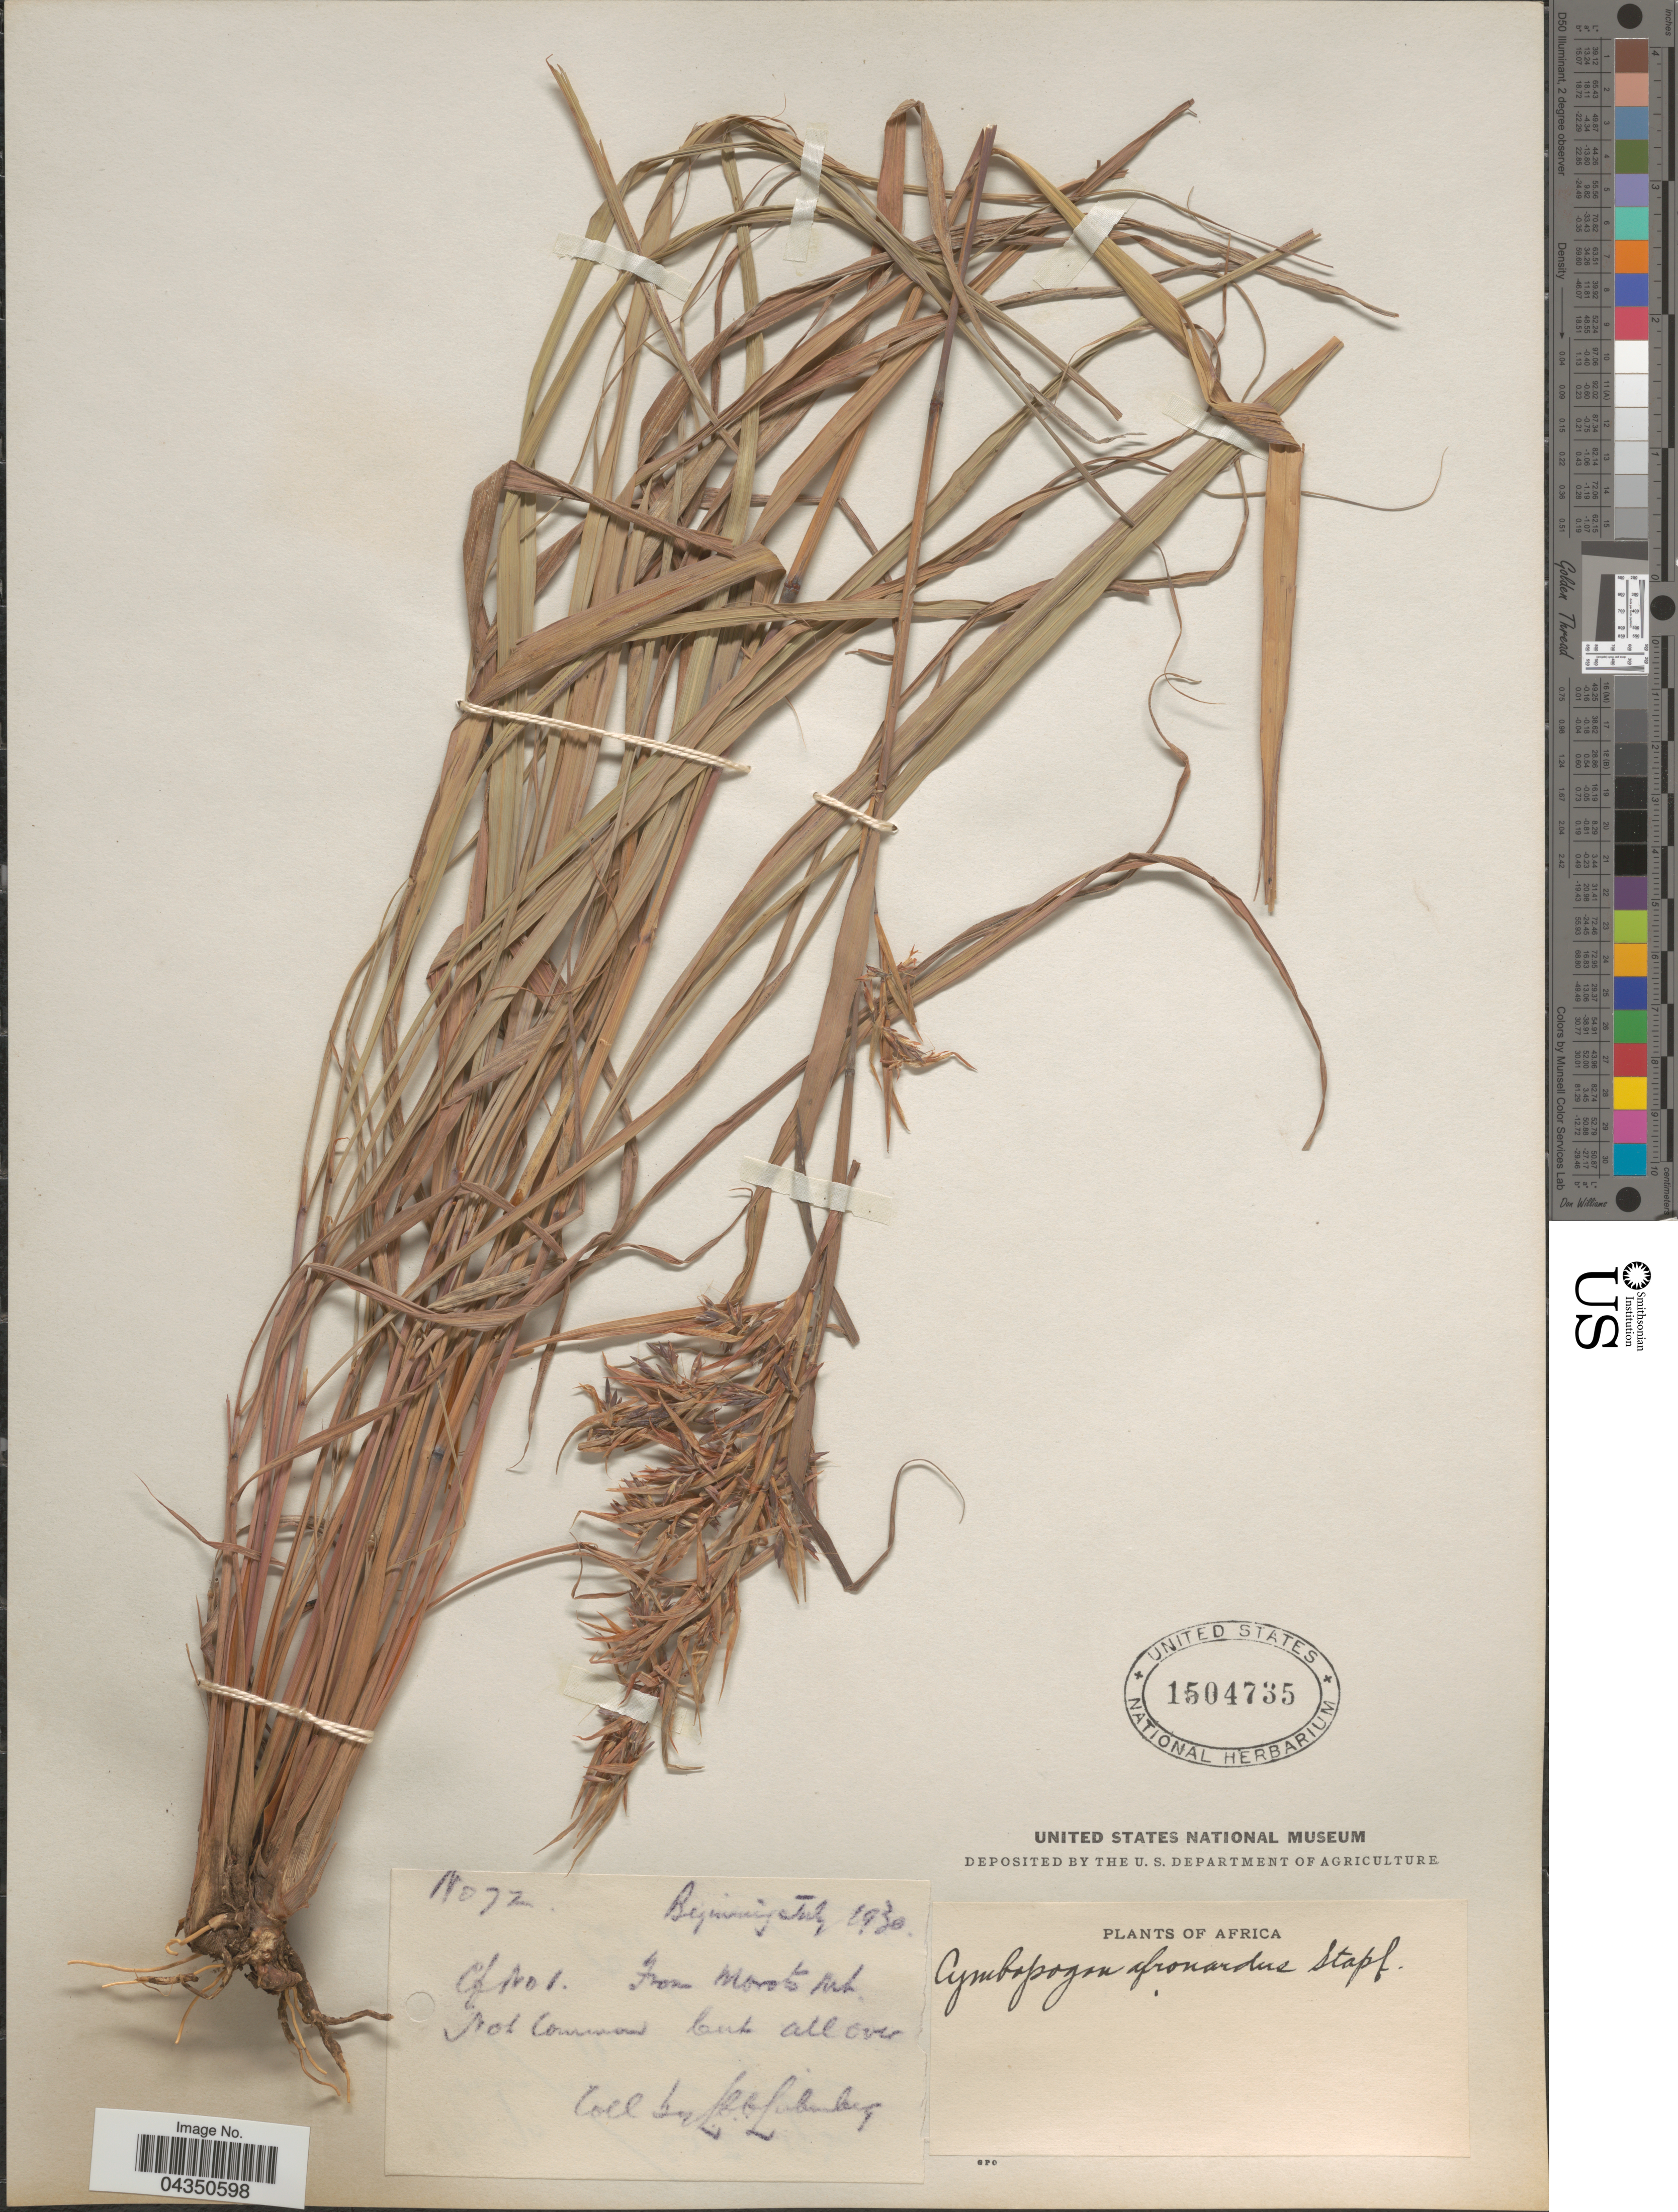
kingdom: Plantae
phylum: Tracheophyta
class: Liliopsida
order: Poales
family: Poaceae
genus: Cymbopogon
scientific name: Cymbopogon nardus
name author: (L.) Rendle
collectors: L. Liebenberg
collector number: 72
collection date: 1930-07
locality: Africa.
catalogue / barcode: US 1504735